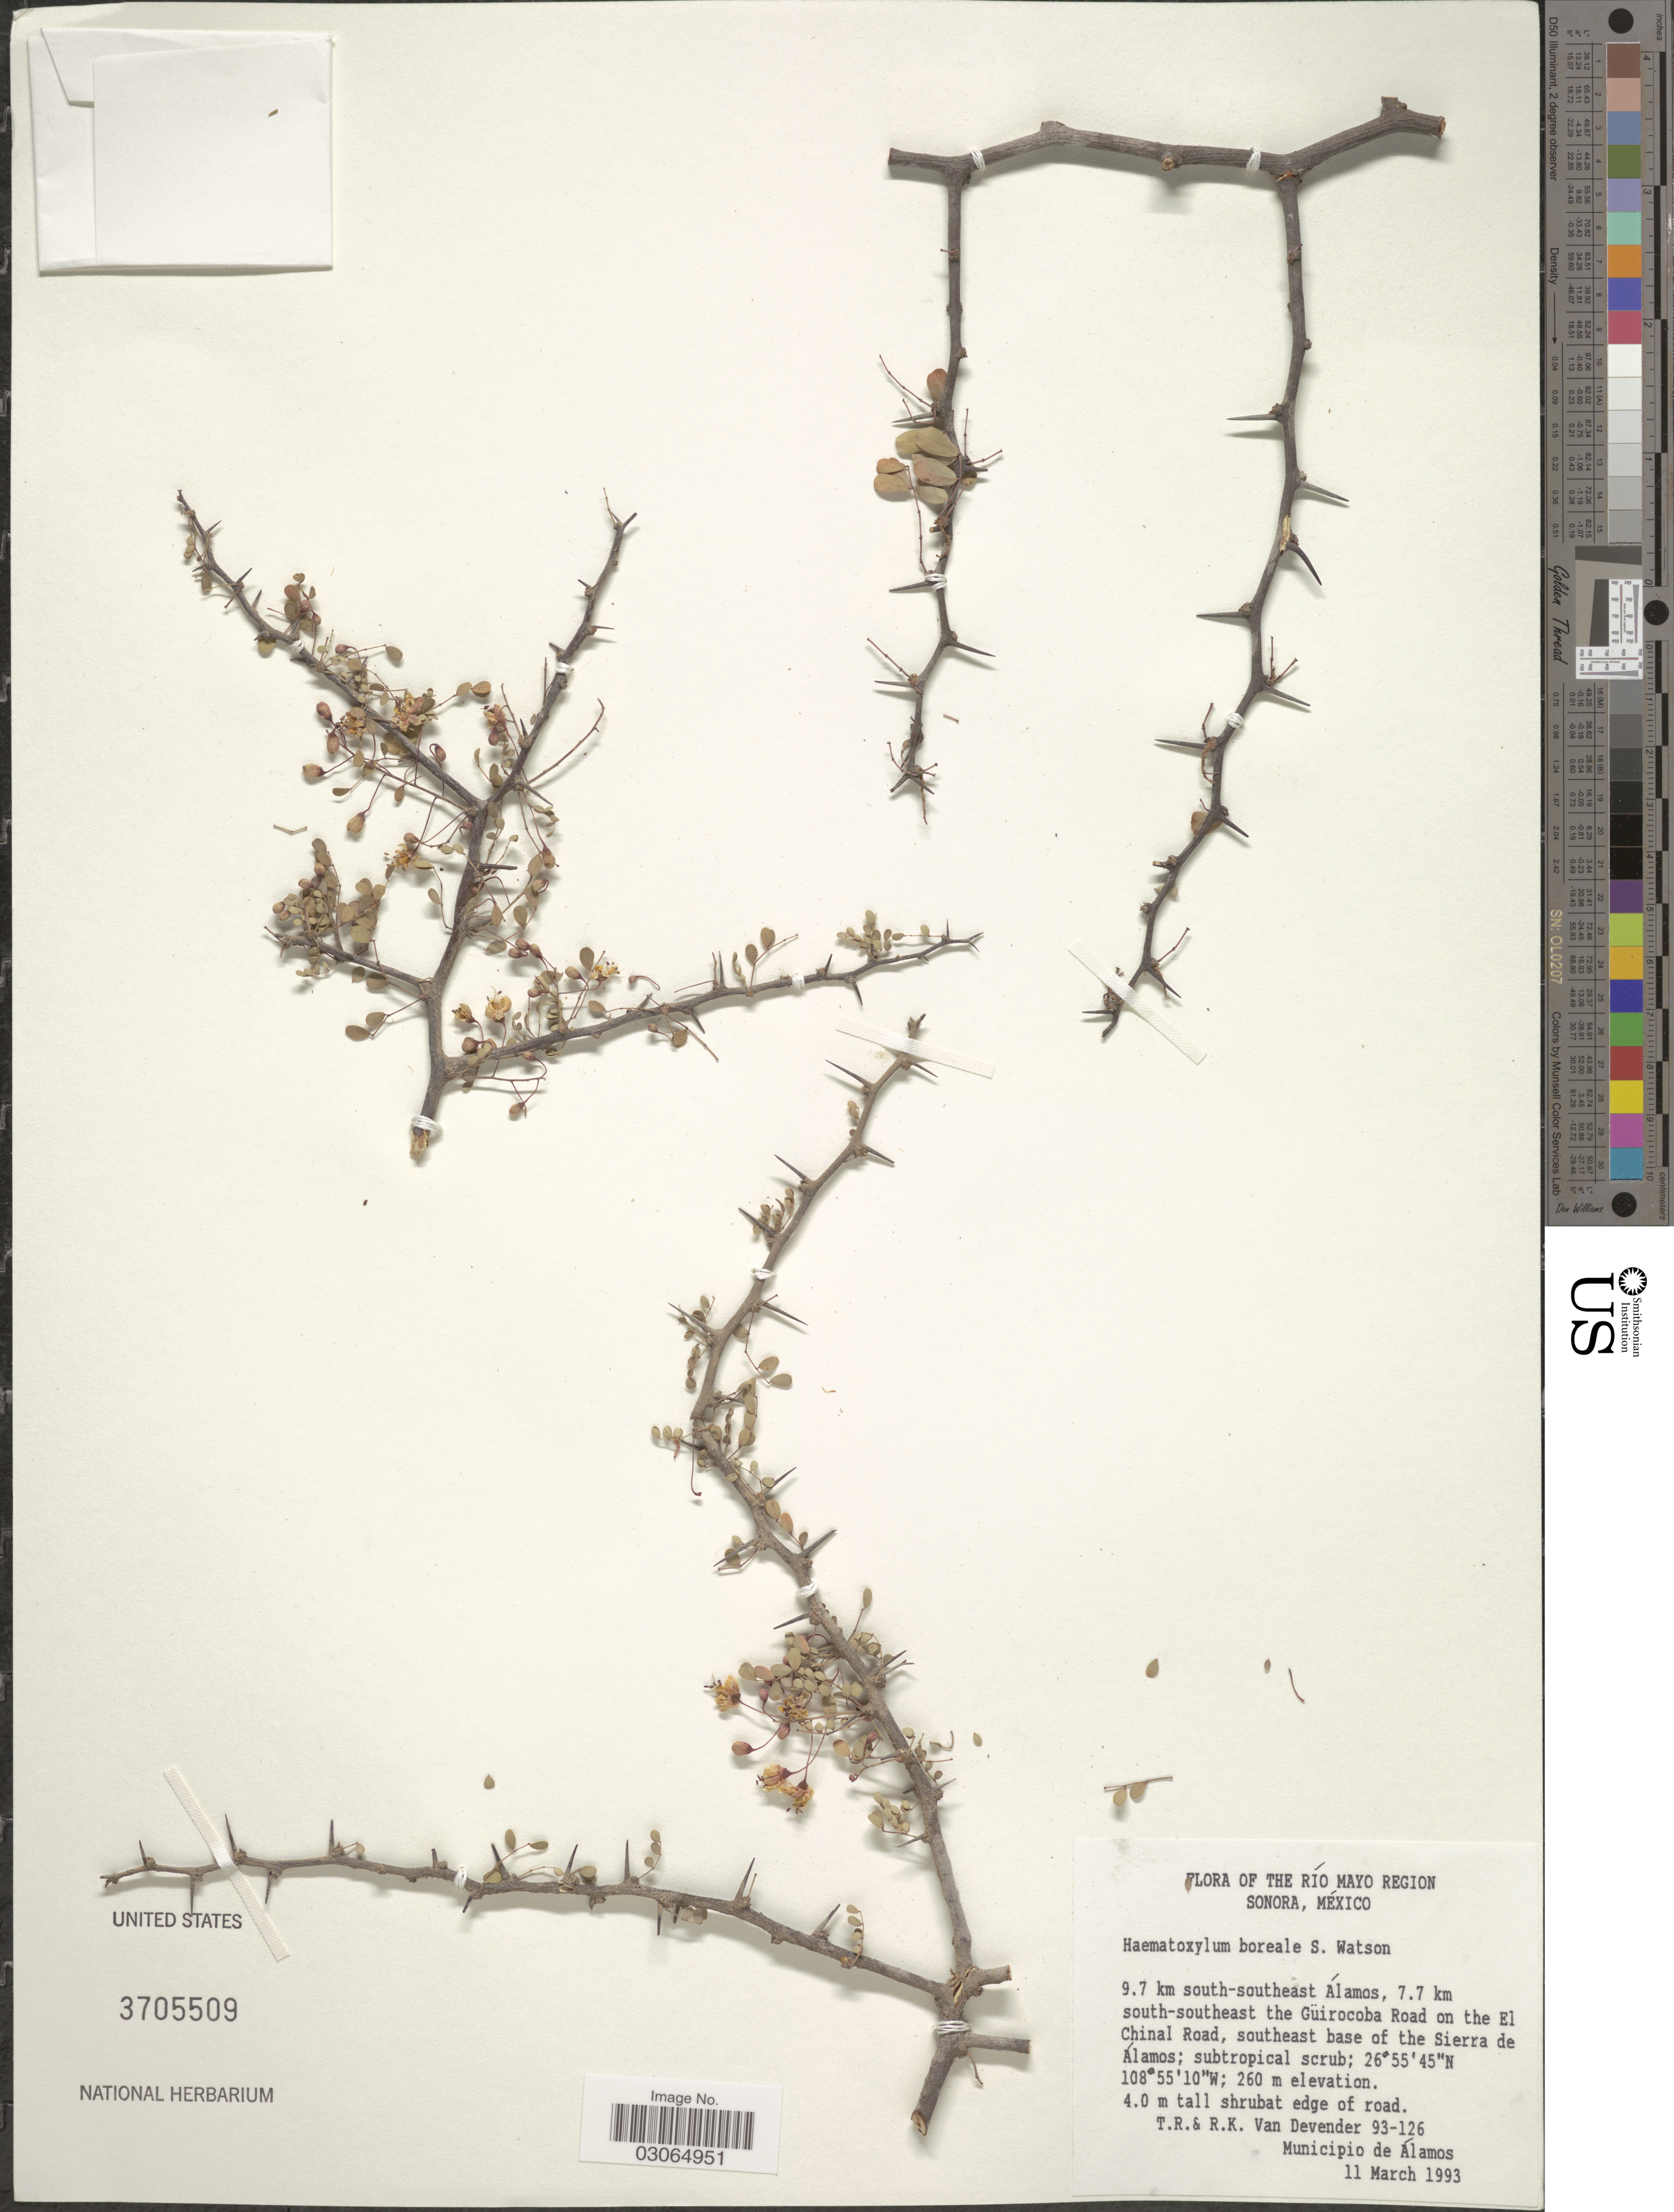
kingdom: Plantae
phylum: Tracheophyta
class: Magnoliopsida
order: Fabales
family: Fabaceae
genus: Haematoxylum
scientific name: Haematoxylum boreale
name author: S. Watson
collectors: T. R. Van Devender & R. W. Van Devender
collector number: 93-126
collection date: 1993-03-11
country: Mexico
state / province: Sonora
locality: Río Mayo Region. 9.7 k south-southeast Álamos, 7.7 km south-southeast the Güirocoba Road on the El Chinal Road, southeast base of the Sierra de Álamos.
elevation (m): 260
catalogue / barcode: US 3705509